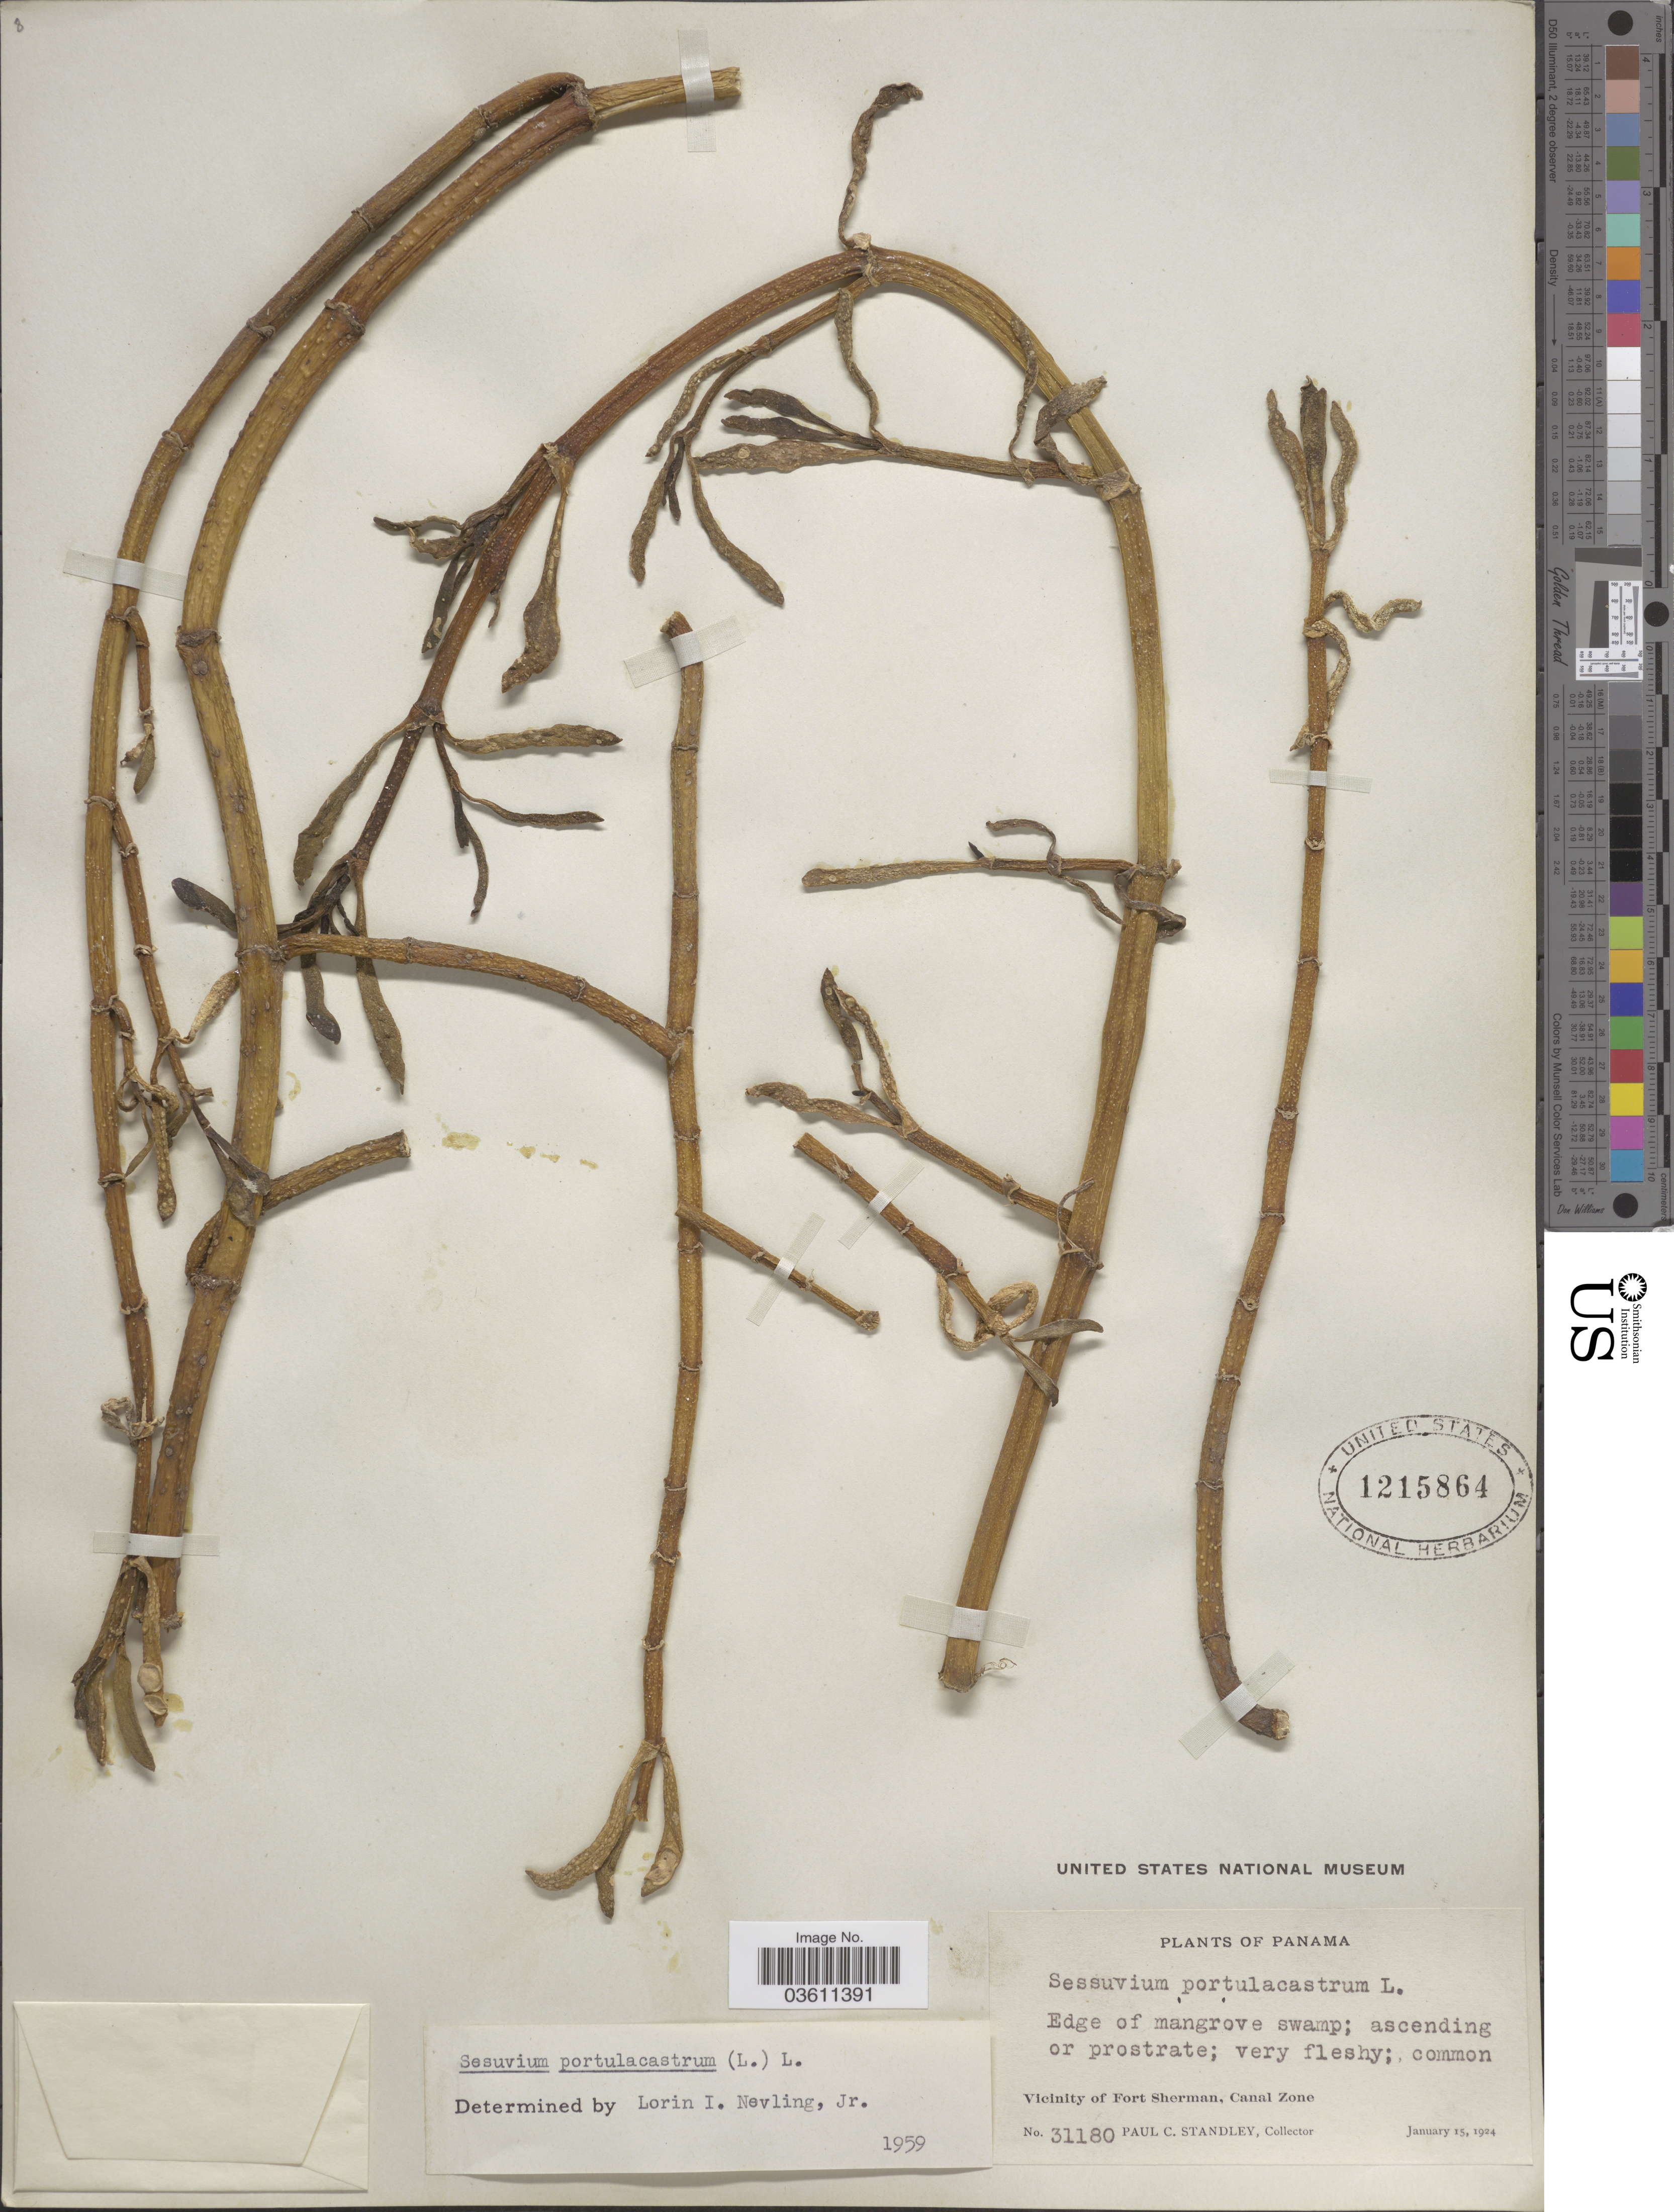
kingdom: Plantae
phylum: Tracheophyta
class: Magnoliopsida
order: Caryophyllales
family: Aizoaceae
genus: Sesuvium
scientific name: Sesuvium portulacastrum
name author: (L.) L.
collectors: P. C. Standley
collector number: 31180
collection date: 1924-01-15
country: Panama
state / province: Colón / Panamá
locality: Vicinity of Fort Sherman, Canal Zone.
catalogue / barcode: US 1215864